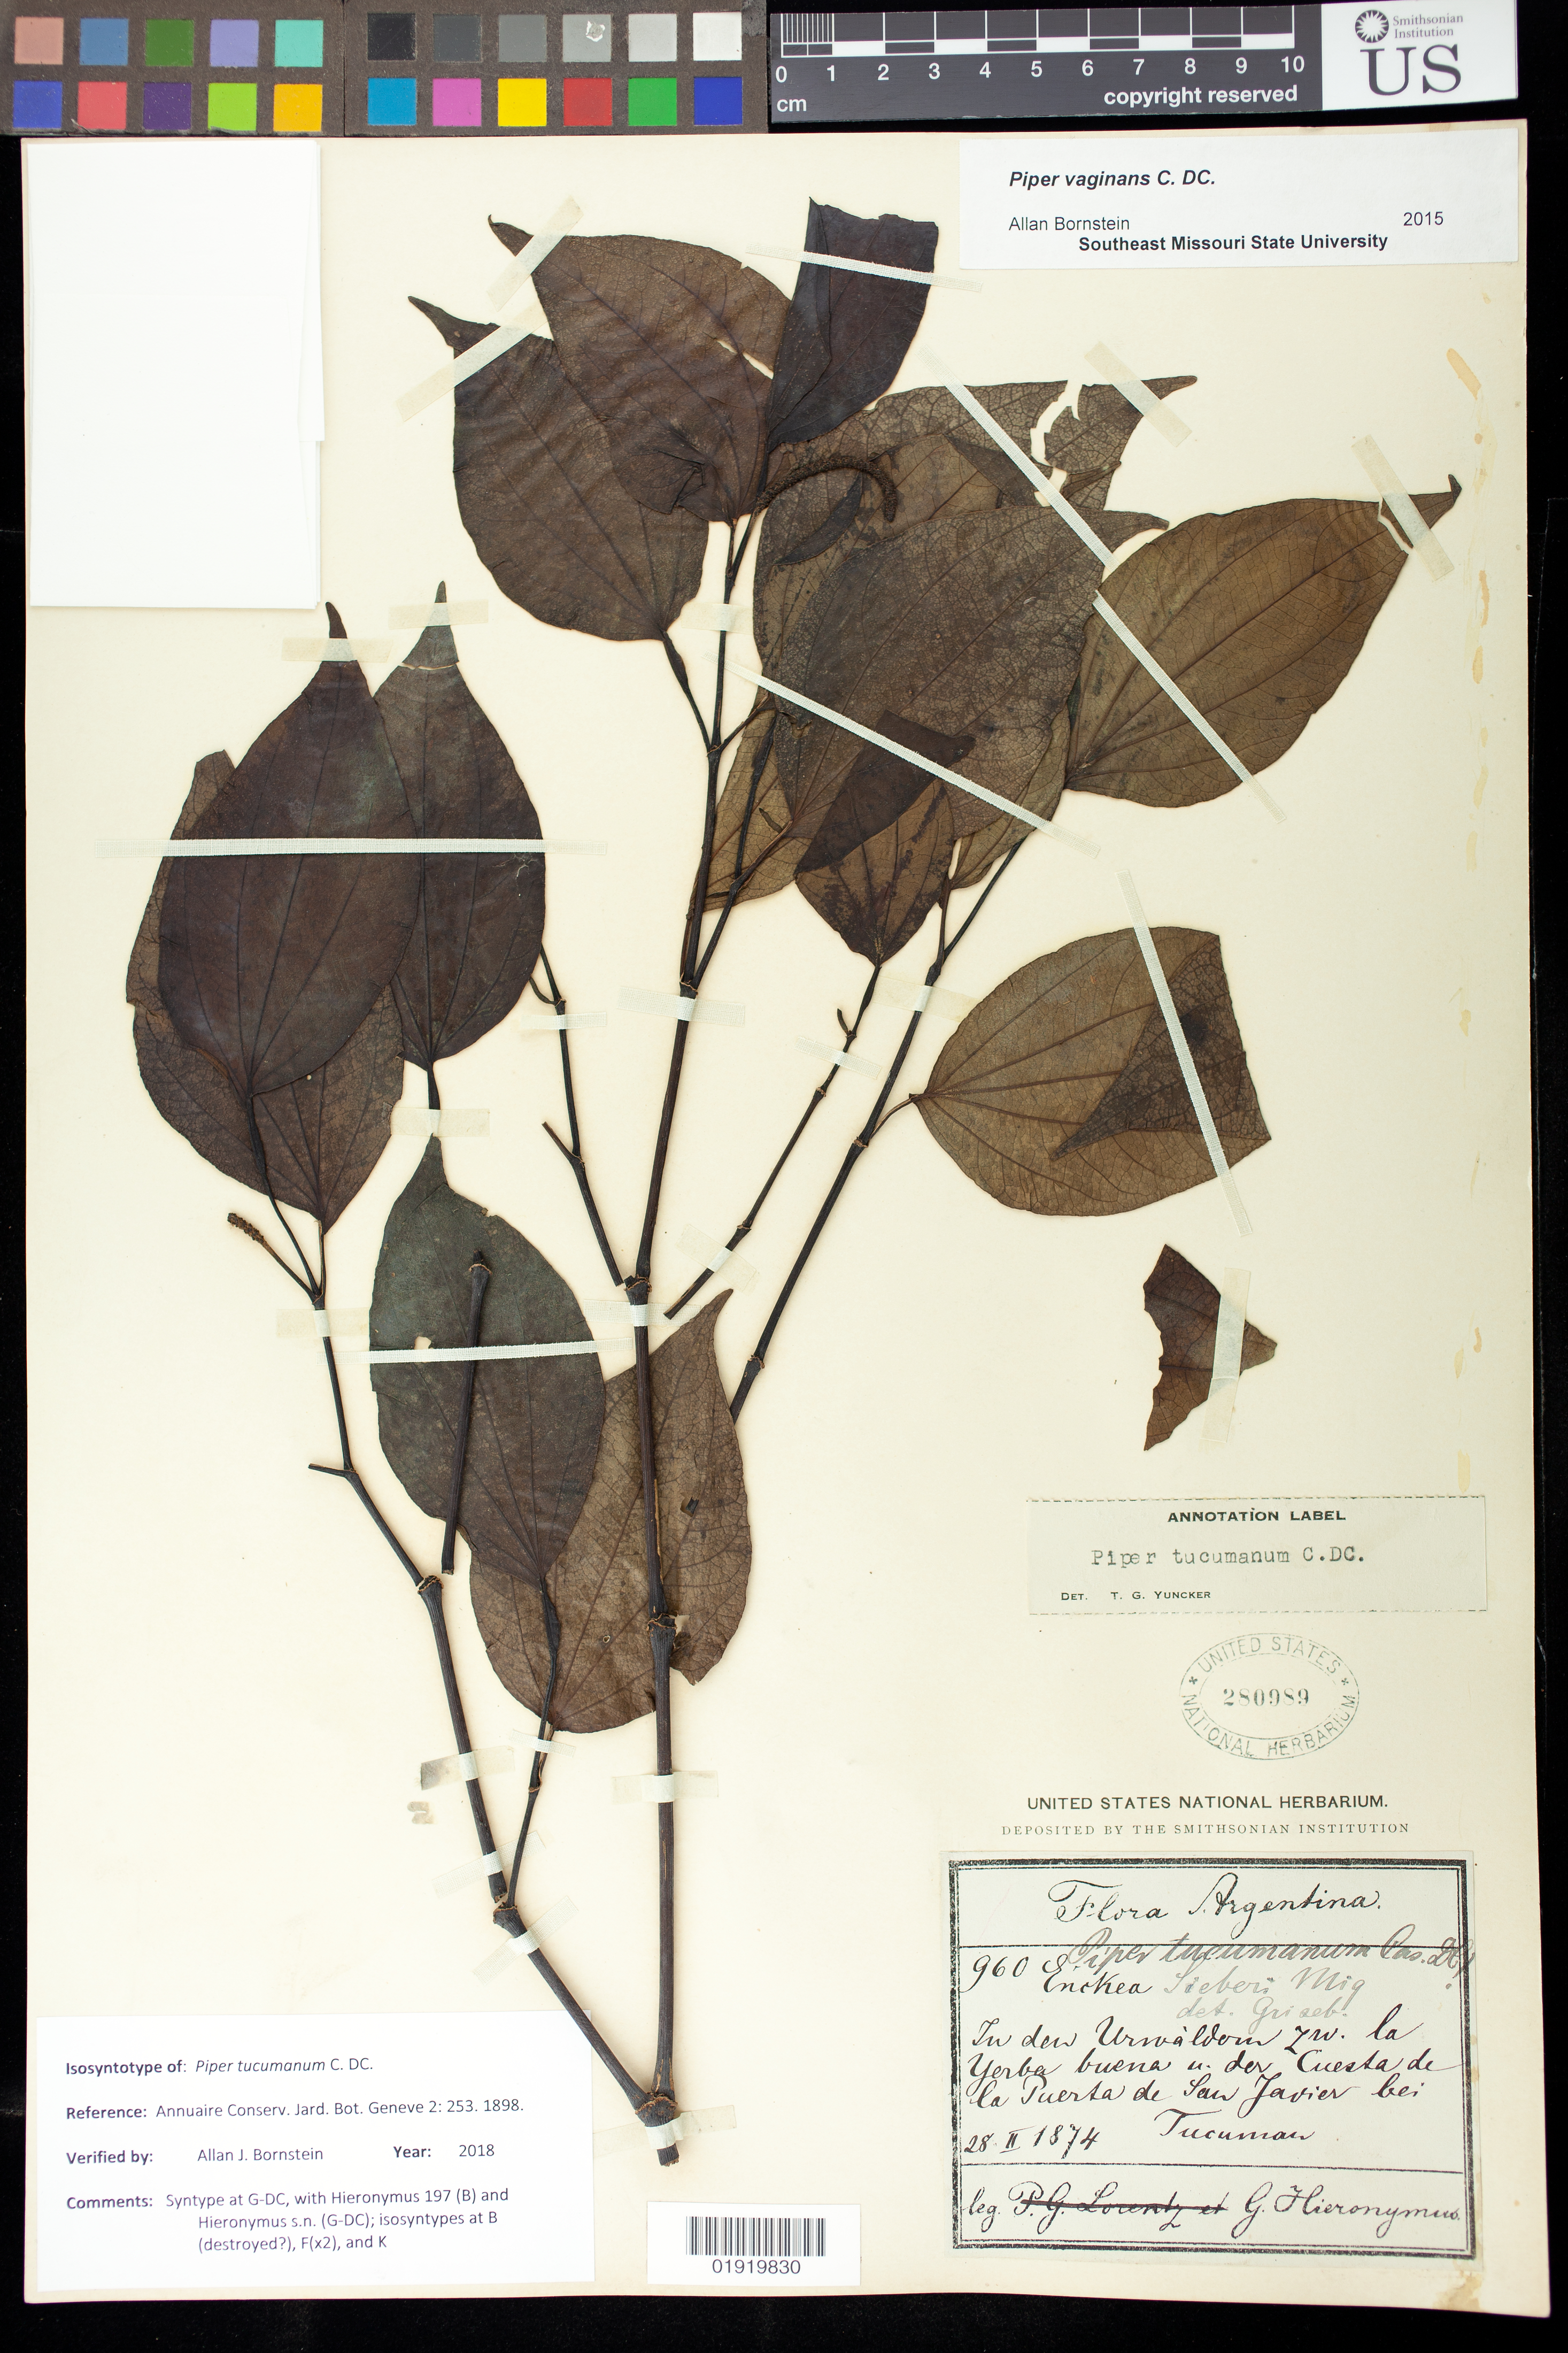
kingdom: Plantae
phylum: Tracheophyta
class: Magnoliopsida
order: Piperales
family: Piperaceae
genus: Piper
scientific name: Piper tucumanum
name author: C. DC.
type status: Isosyntype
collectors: G. H. Hieronymus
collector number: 960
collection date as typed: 28 II 1874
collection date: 1874-02-28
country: Argentina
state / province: Tucuman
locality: In den Urvaldom [illeg.] la Yerba buena in der Cuesta de la Puerta de San Javier bei Tucuman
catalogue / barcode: US 280989